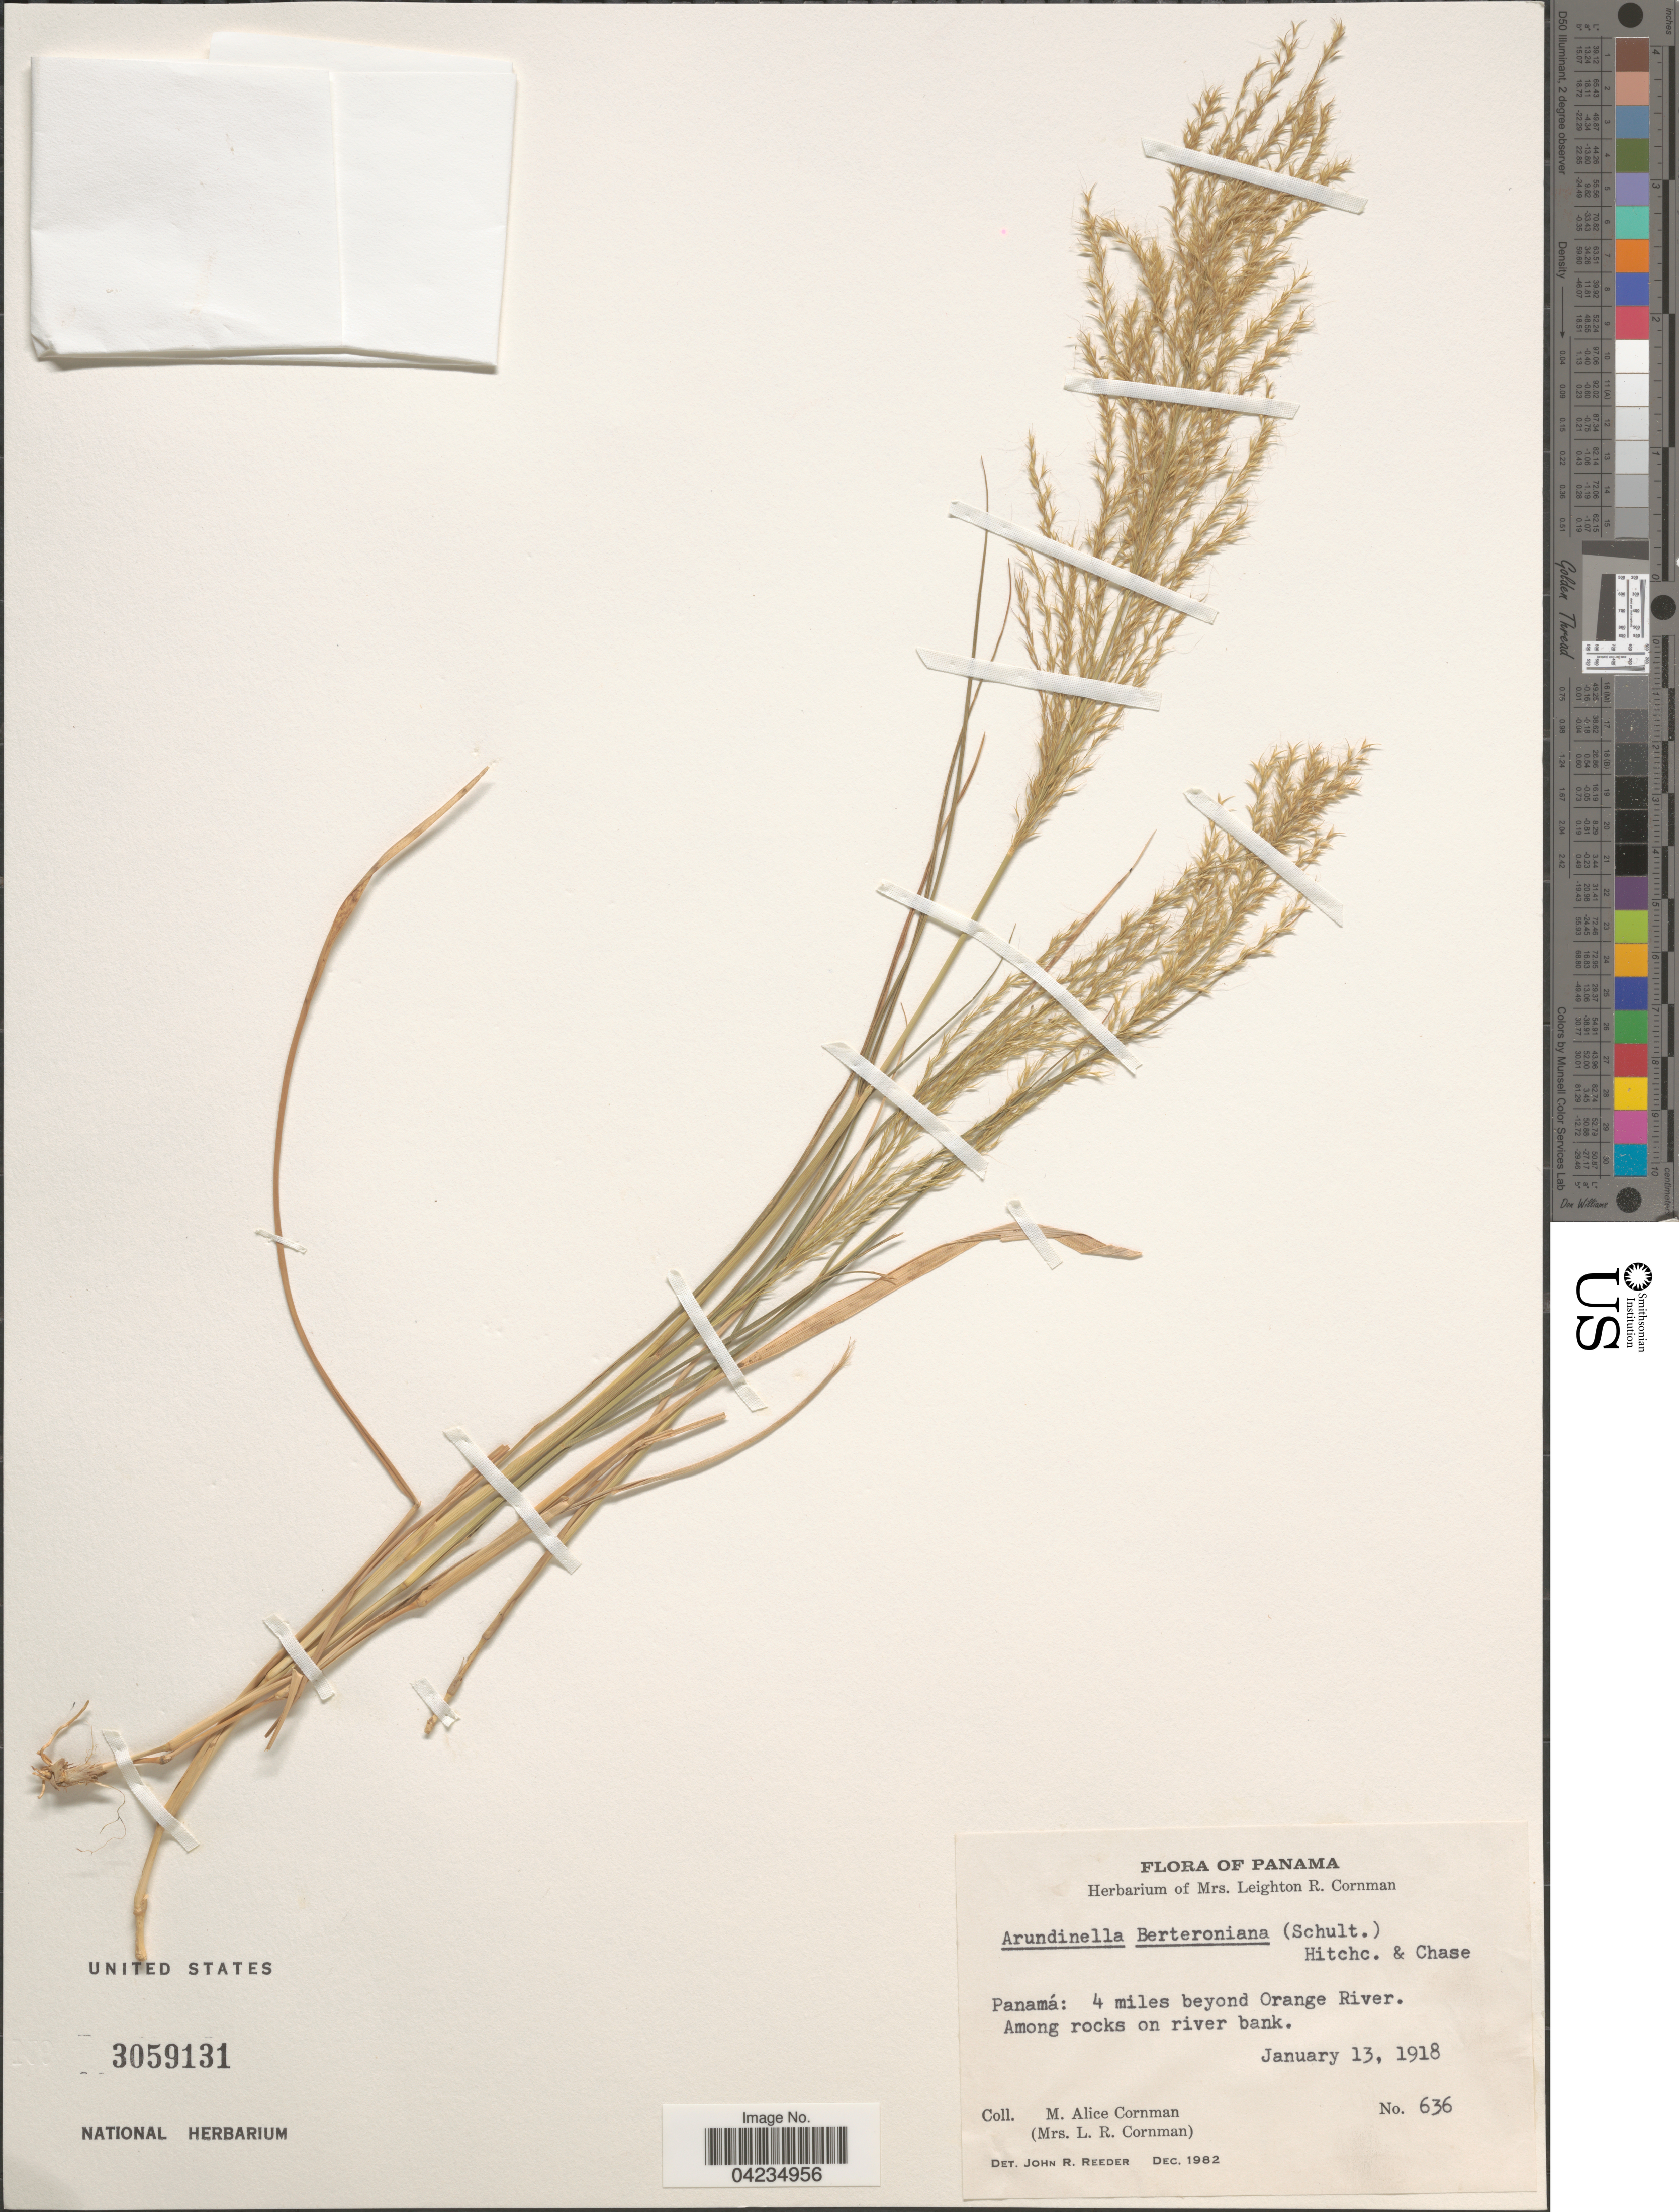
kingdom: Plantae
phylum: Tracheophyta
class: Liliopsida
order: Poales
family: Poaceae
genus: Arundinella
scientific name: Arundinella berteroniana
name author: (Schult.) Hitchc. & Chase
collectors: M. Cornman & L. Cornman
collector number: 636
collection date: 1918-01-13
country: Panama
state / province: Panamá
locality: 4 miles beyond Orange River. Among rocks on river bank.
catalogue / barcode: US 3059131